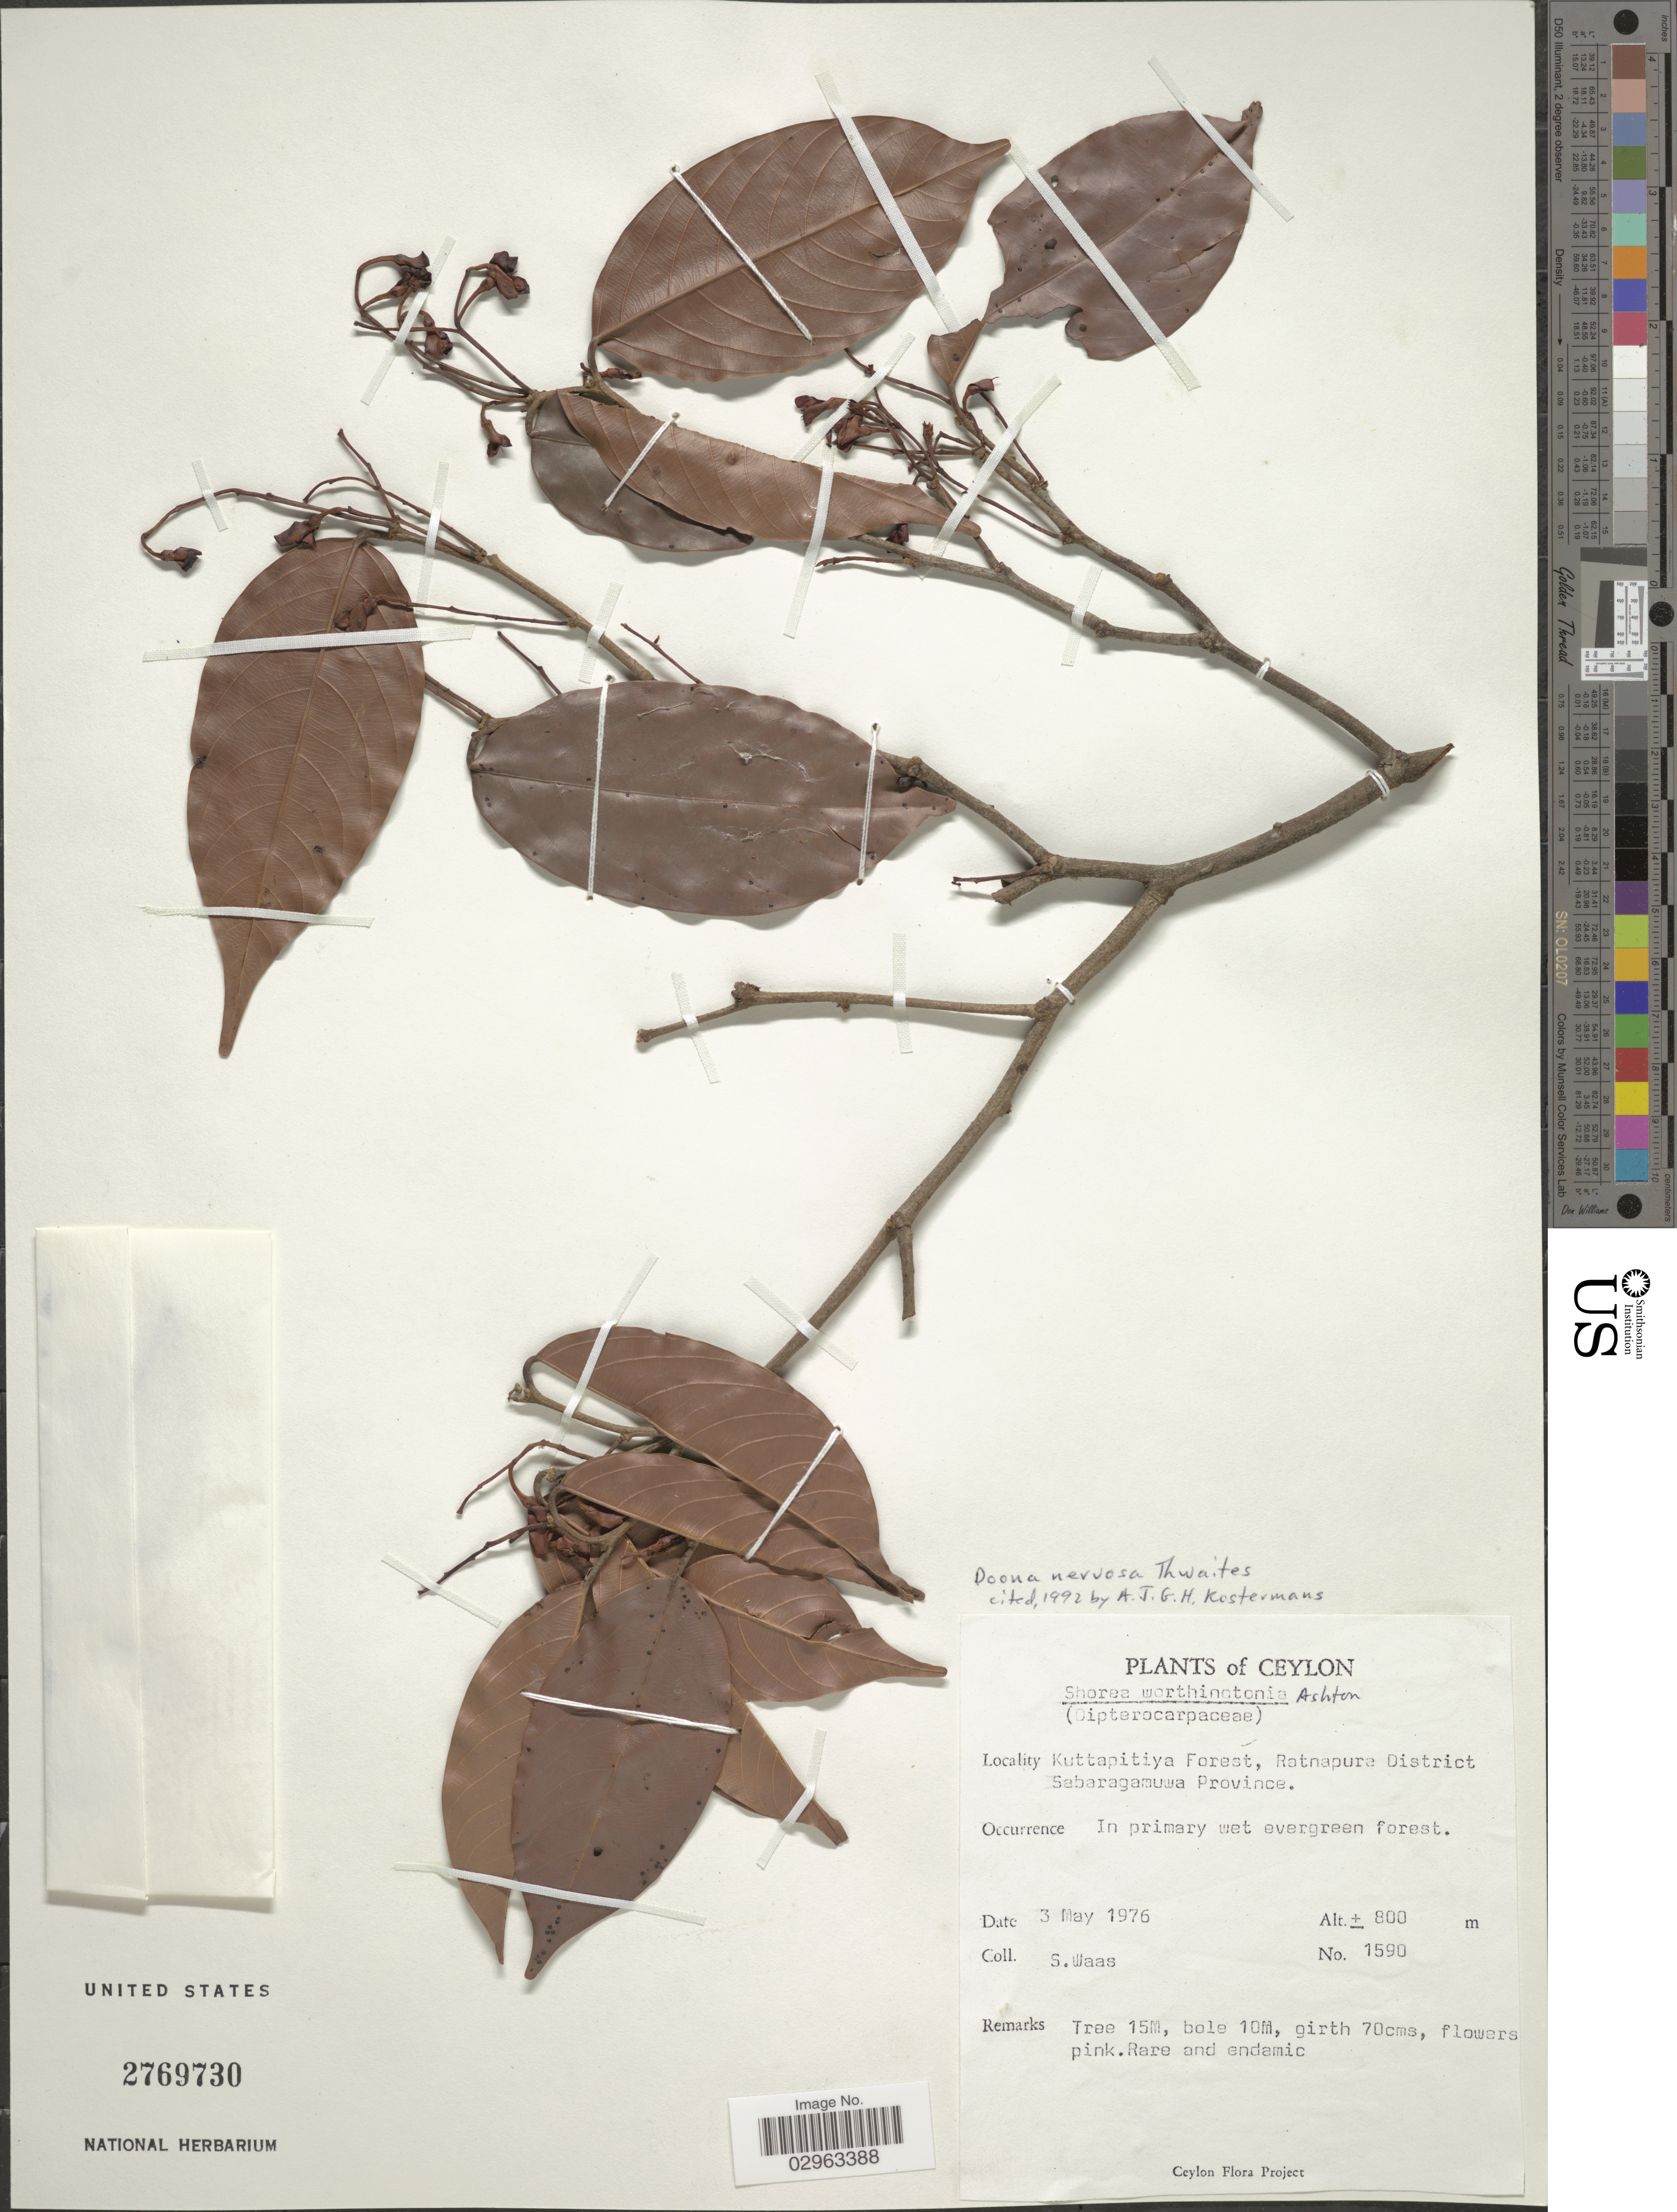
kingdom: Plantae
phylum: Tracheophyta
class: Magnoliopsida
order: Malvales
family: Dipterocarpaceae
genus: Doona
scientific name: Doona nervosa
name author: Thwaites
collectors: S. Waas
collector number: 1590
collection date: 1976-05-03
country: Sri Lanka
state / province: Sabaragamuwa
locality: Ceylon. Kuttapitiya Forest, Ratnapura District.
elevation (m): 800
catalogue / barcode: US 2769730